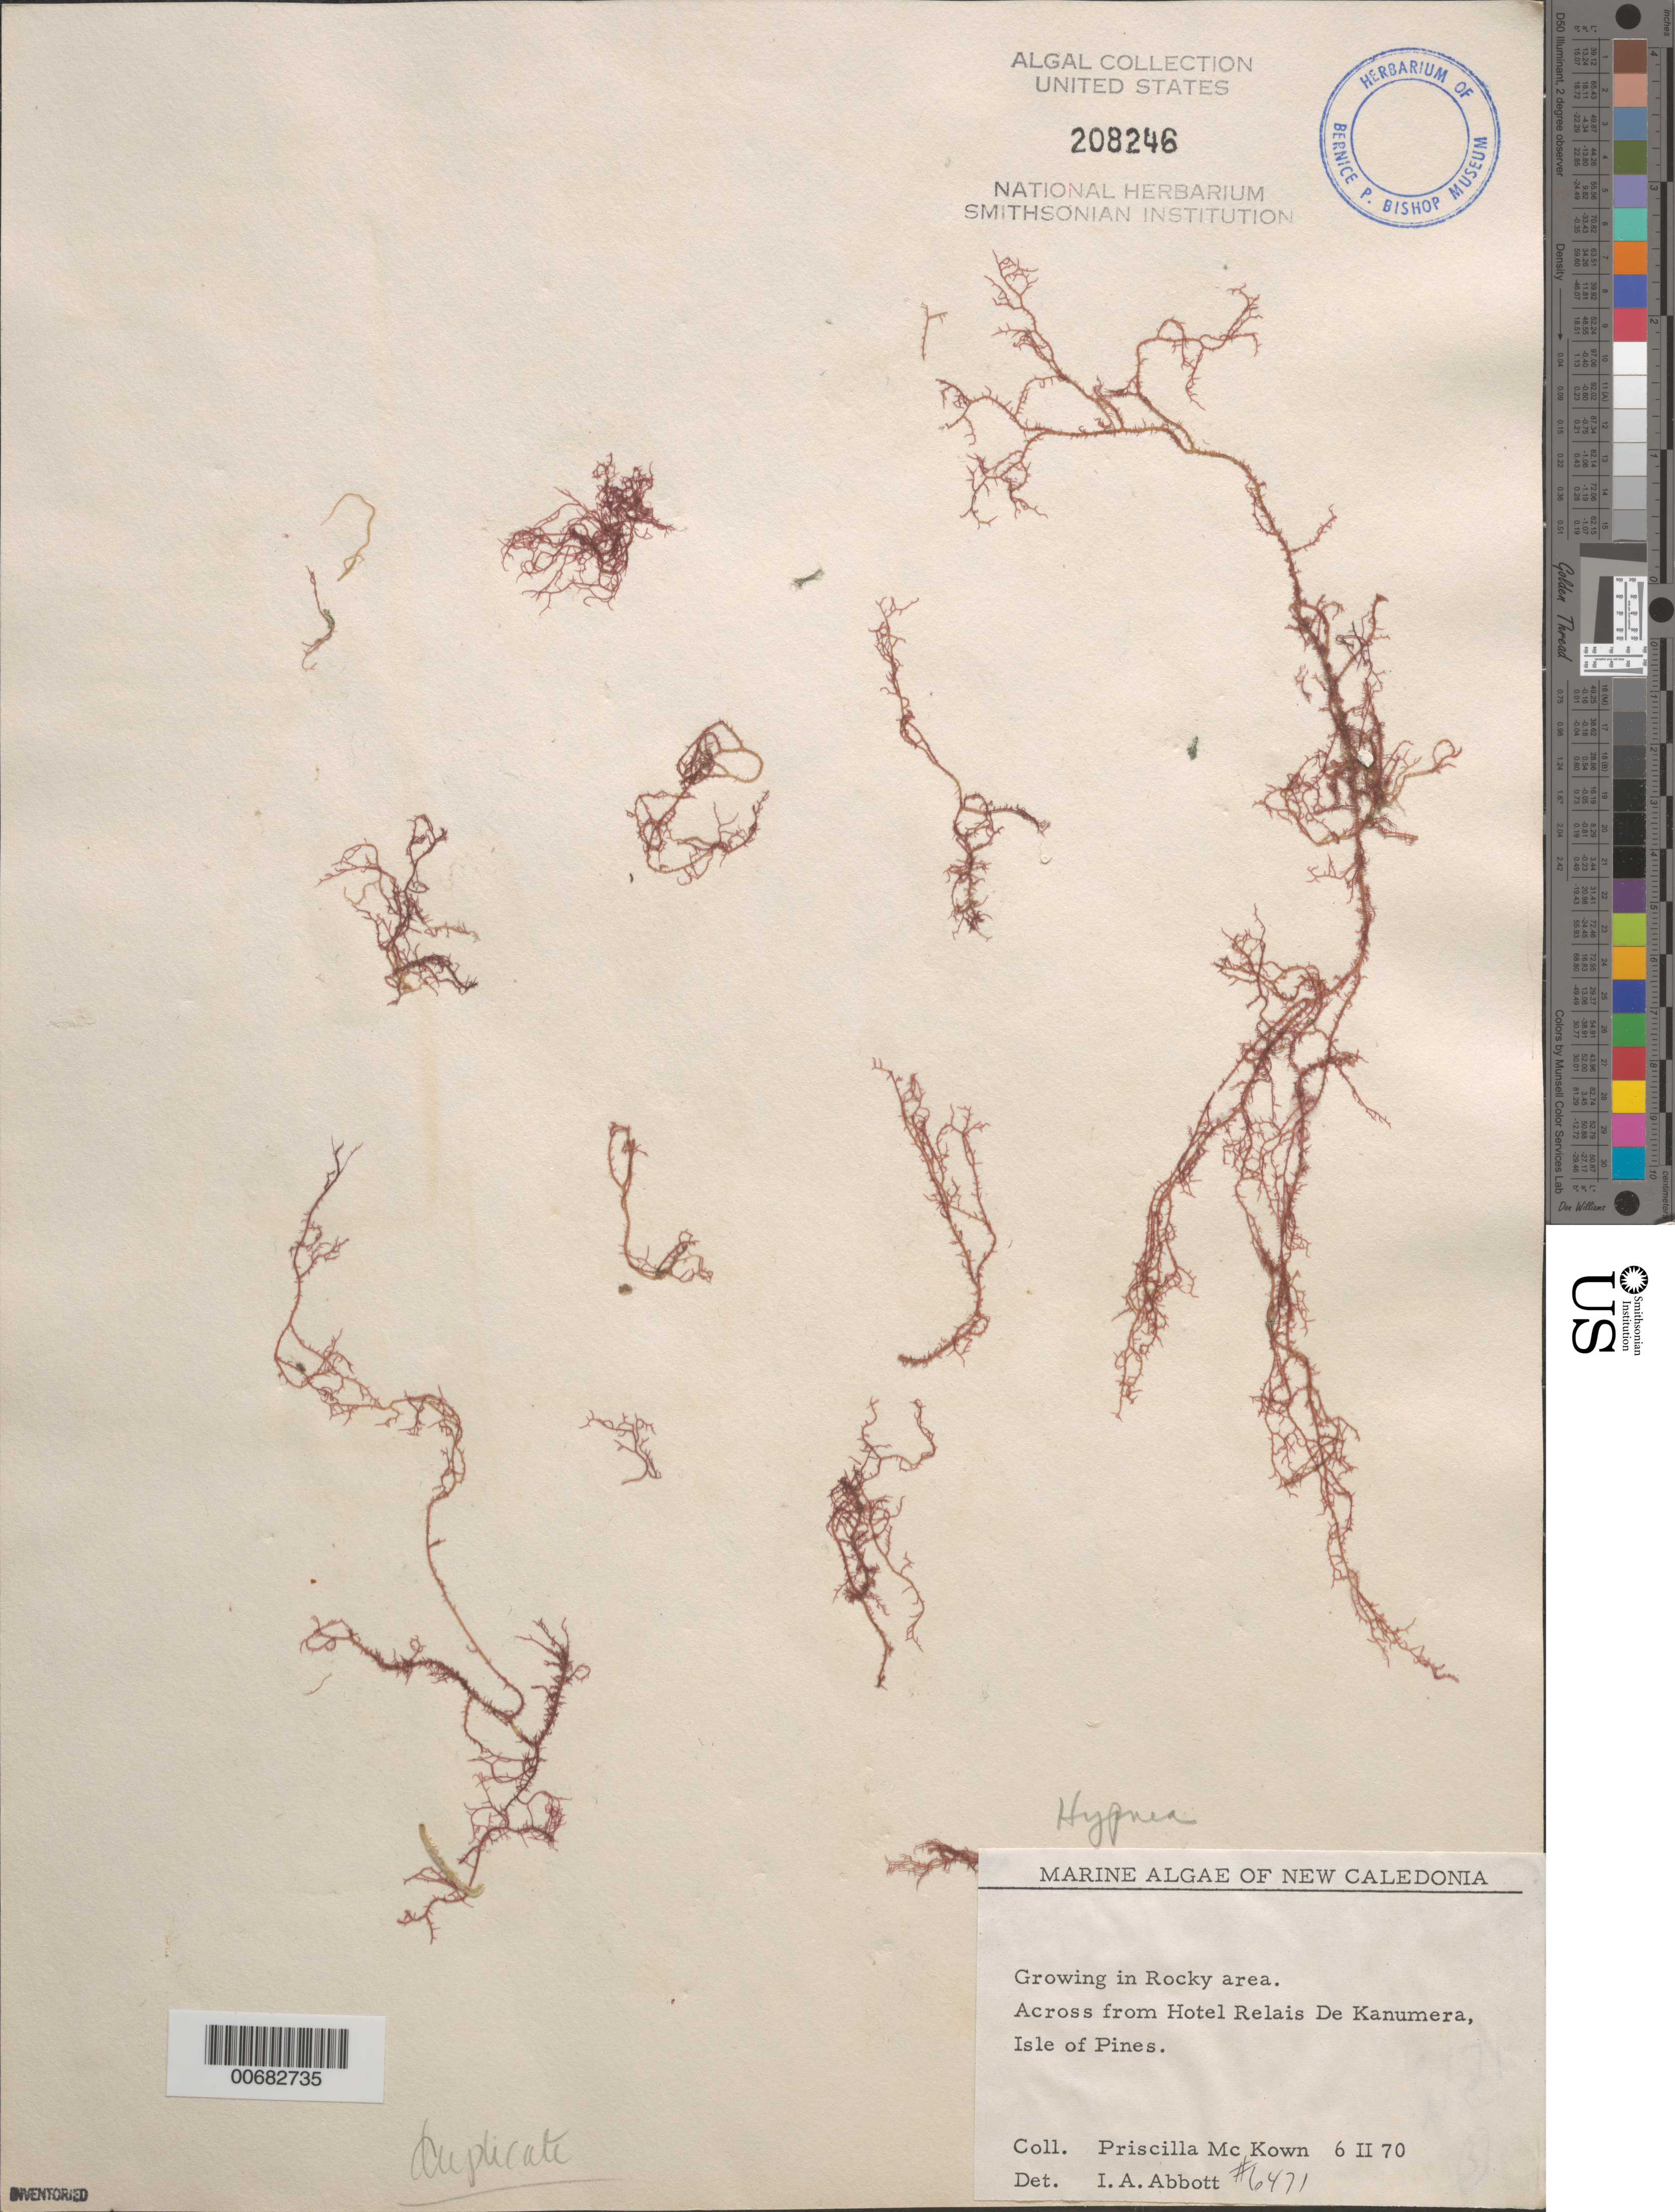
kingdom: Plantae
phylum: Rhodophyta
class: Florideophyceae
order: Gigartinales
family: Cystocloniaceae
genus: Hypnea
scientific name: Hypnea sp.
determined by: Abbott, Isabella A.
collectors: P. McKown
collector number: IAA 6471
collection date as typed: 06 Feb 1970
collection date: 1970-02-06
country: New Caledonia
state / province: Sud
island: Isle of Pines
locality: Across from Hotel Relais de Kanumera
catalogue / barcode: US 208246